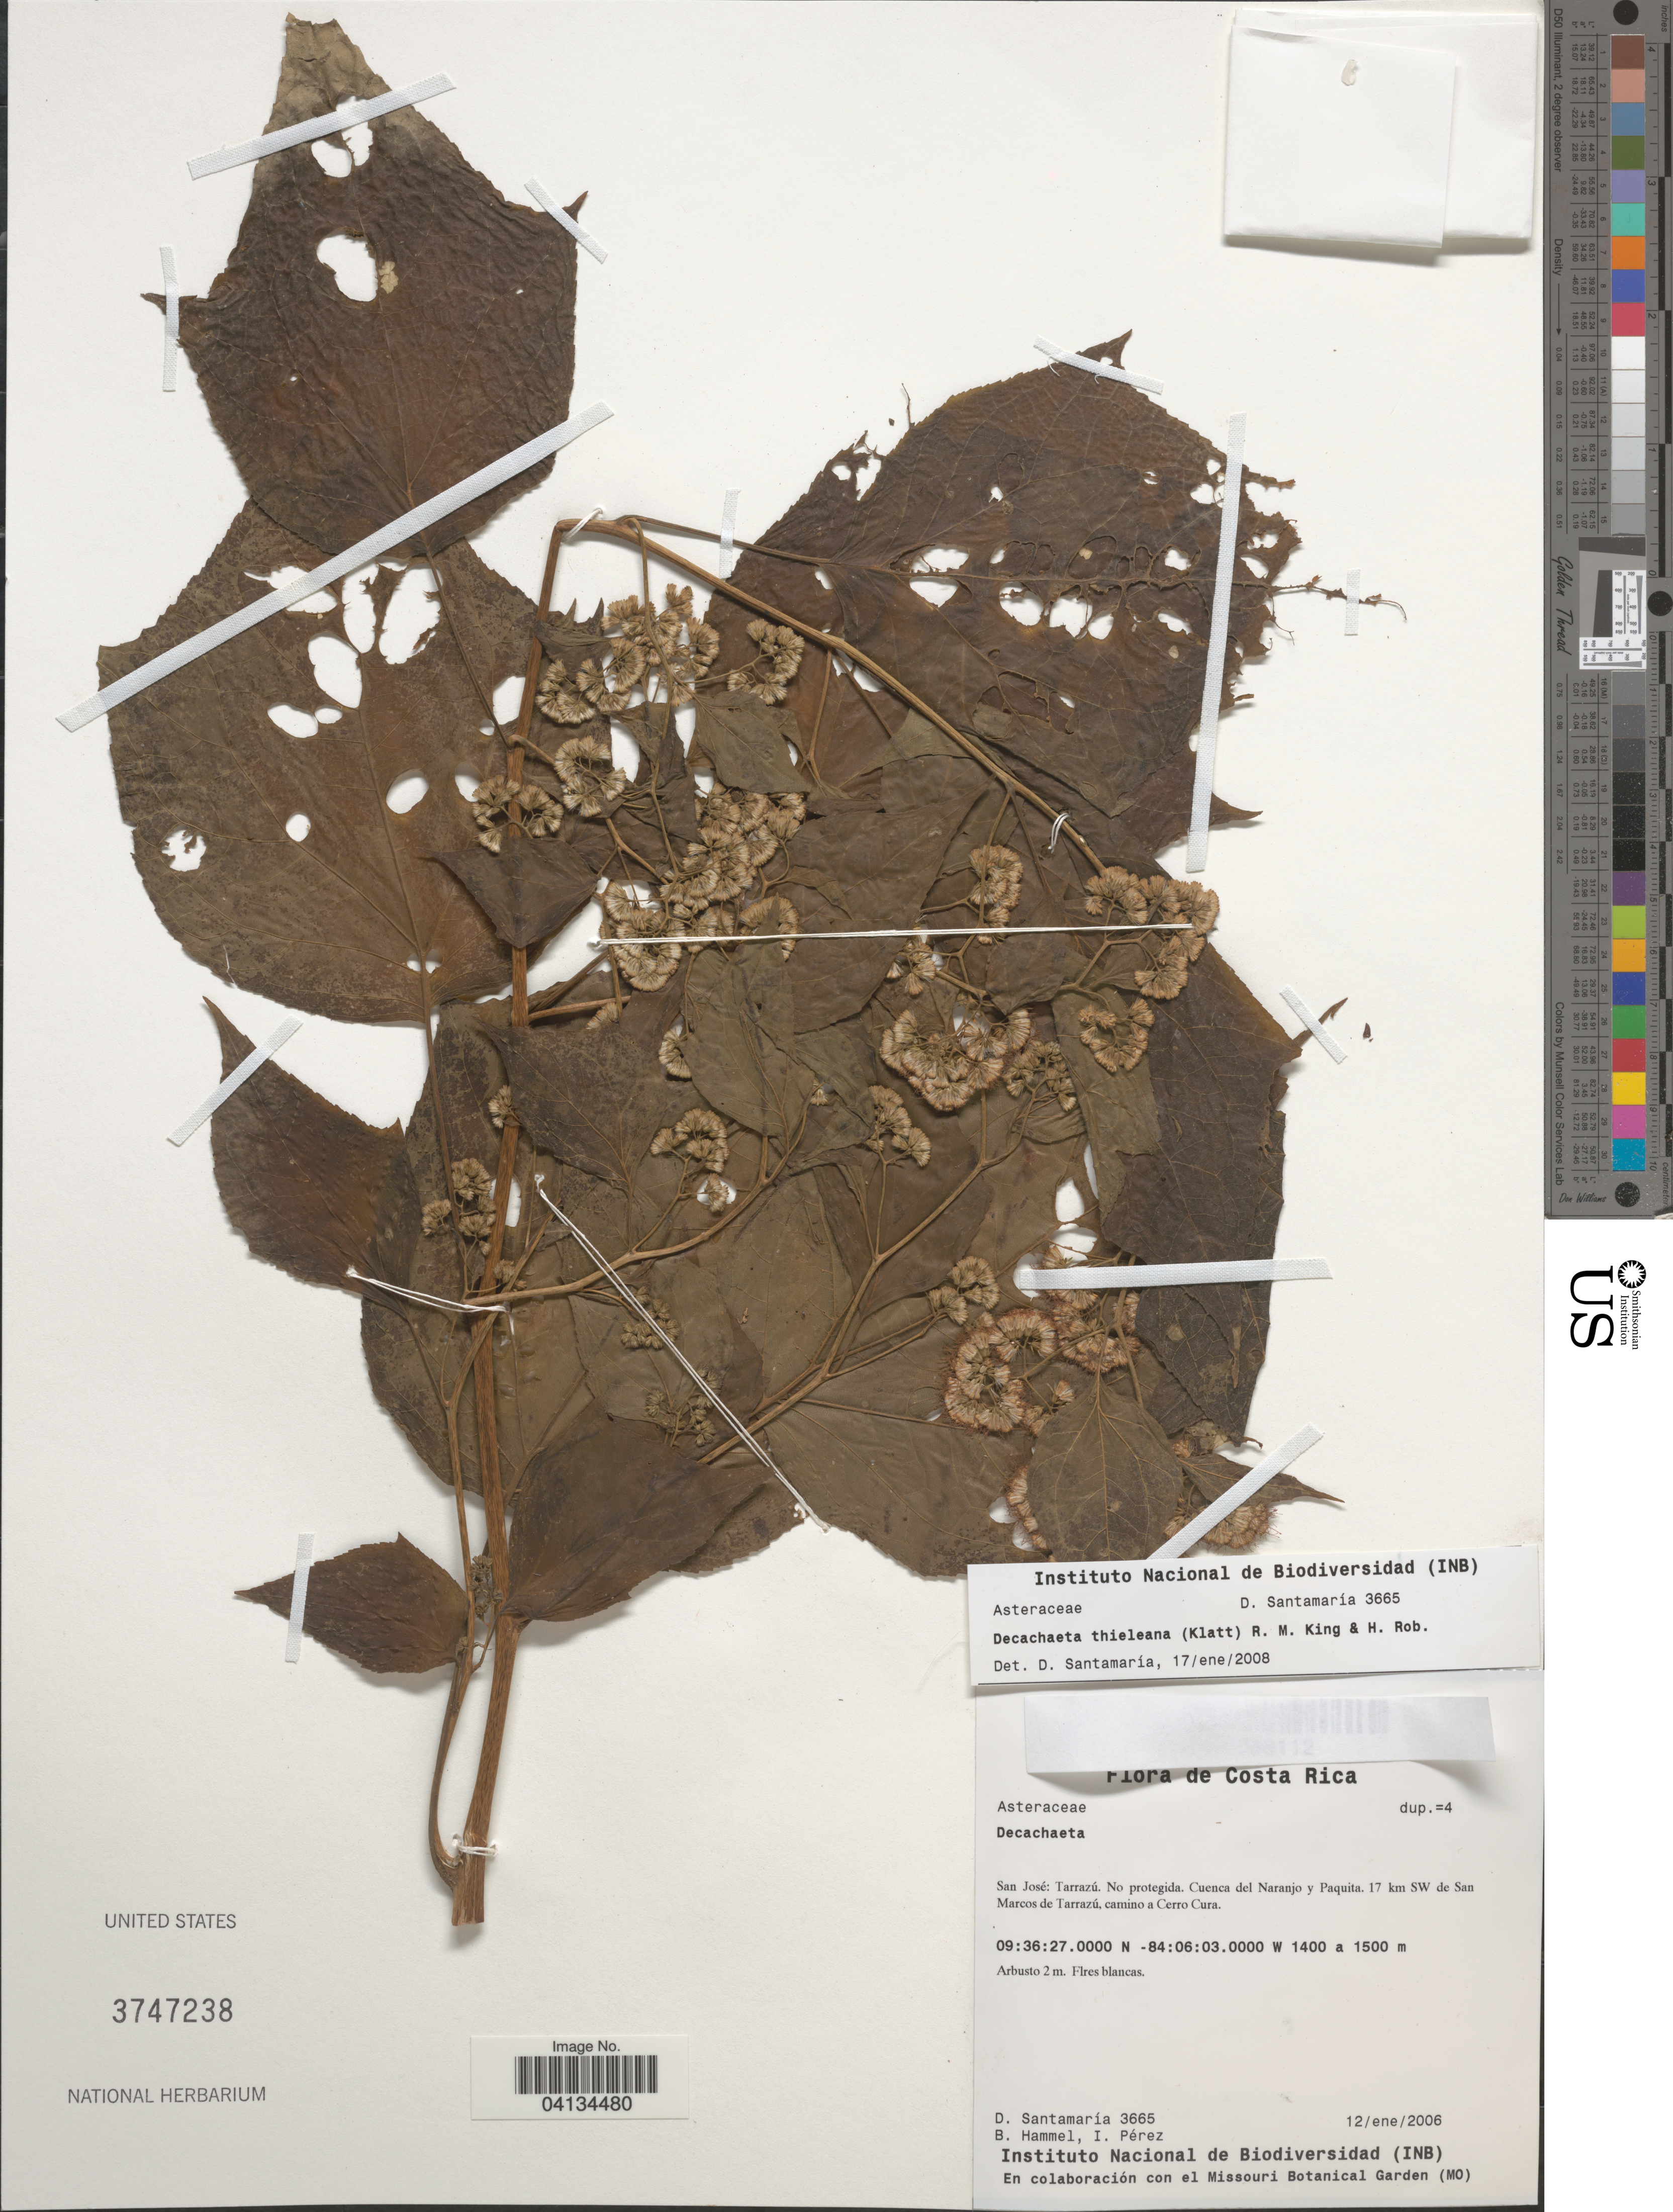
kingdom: Plantae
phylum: Tracheophyta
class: Magnoliopsida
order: Asterales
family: Asteraceae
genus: Decachaeta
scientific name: Decachaeta thieleana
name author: (Klatt) R.M. King & H. Rob.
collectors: D. Santamaria, B. Hammel & I. Pérez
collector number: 3665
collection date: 2006-01-12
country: Costa Rica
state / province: San José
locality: Tarrazú. No protegida. Cuenca del Naranjo y Paquita. 17 km SW de San Marcos de Tarrazú, camino a Cerro Cura.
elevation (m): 1400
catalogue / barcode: US 3747238